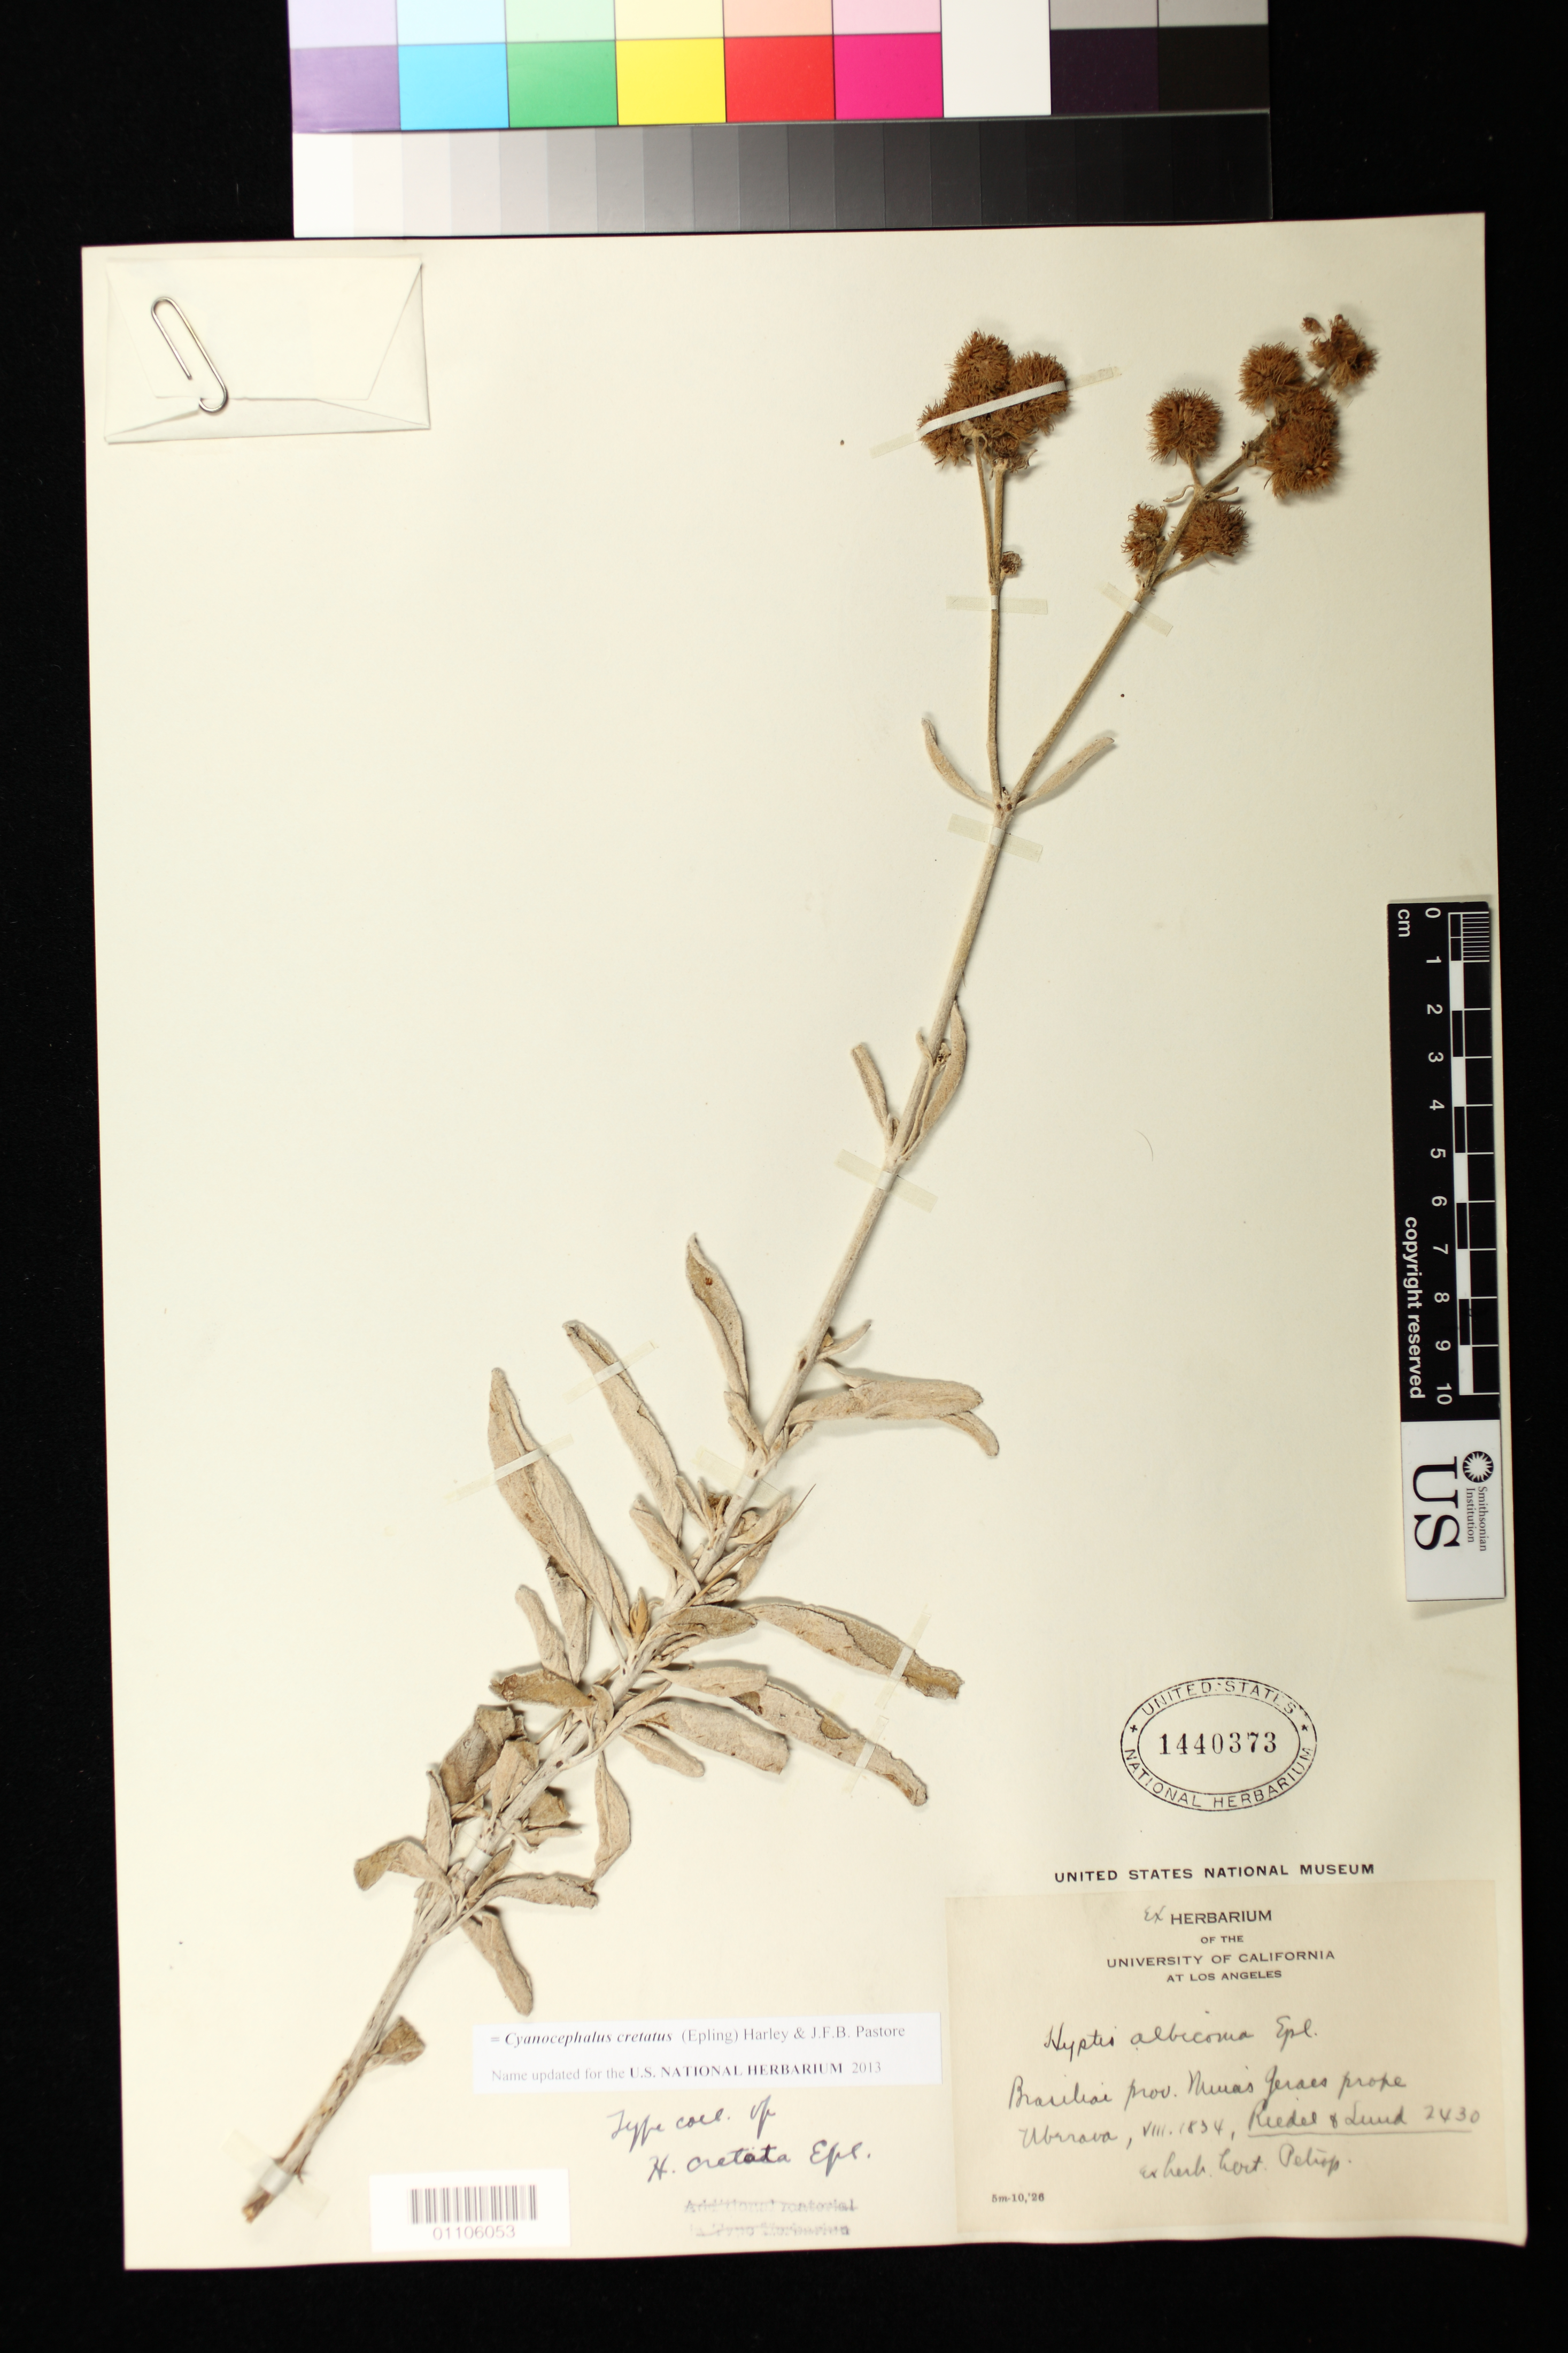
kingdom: Plantae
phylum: Tracheophyta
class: Magnoliopsida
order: Lamiales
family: Lamiaceae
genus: Hyptis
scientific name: Hyptis cretata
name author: Epling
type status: Isotype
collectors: L. Riedel & P. Lund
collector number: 2430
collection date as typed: Aug 1834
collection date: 1834-08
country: Brazil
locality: Uberara.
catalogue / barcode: US 1440373